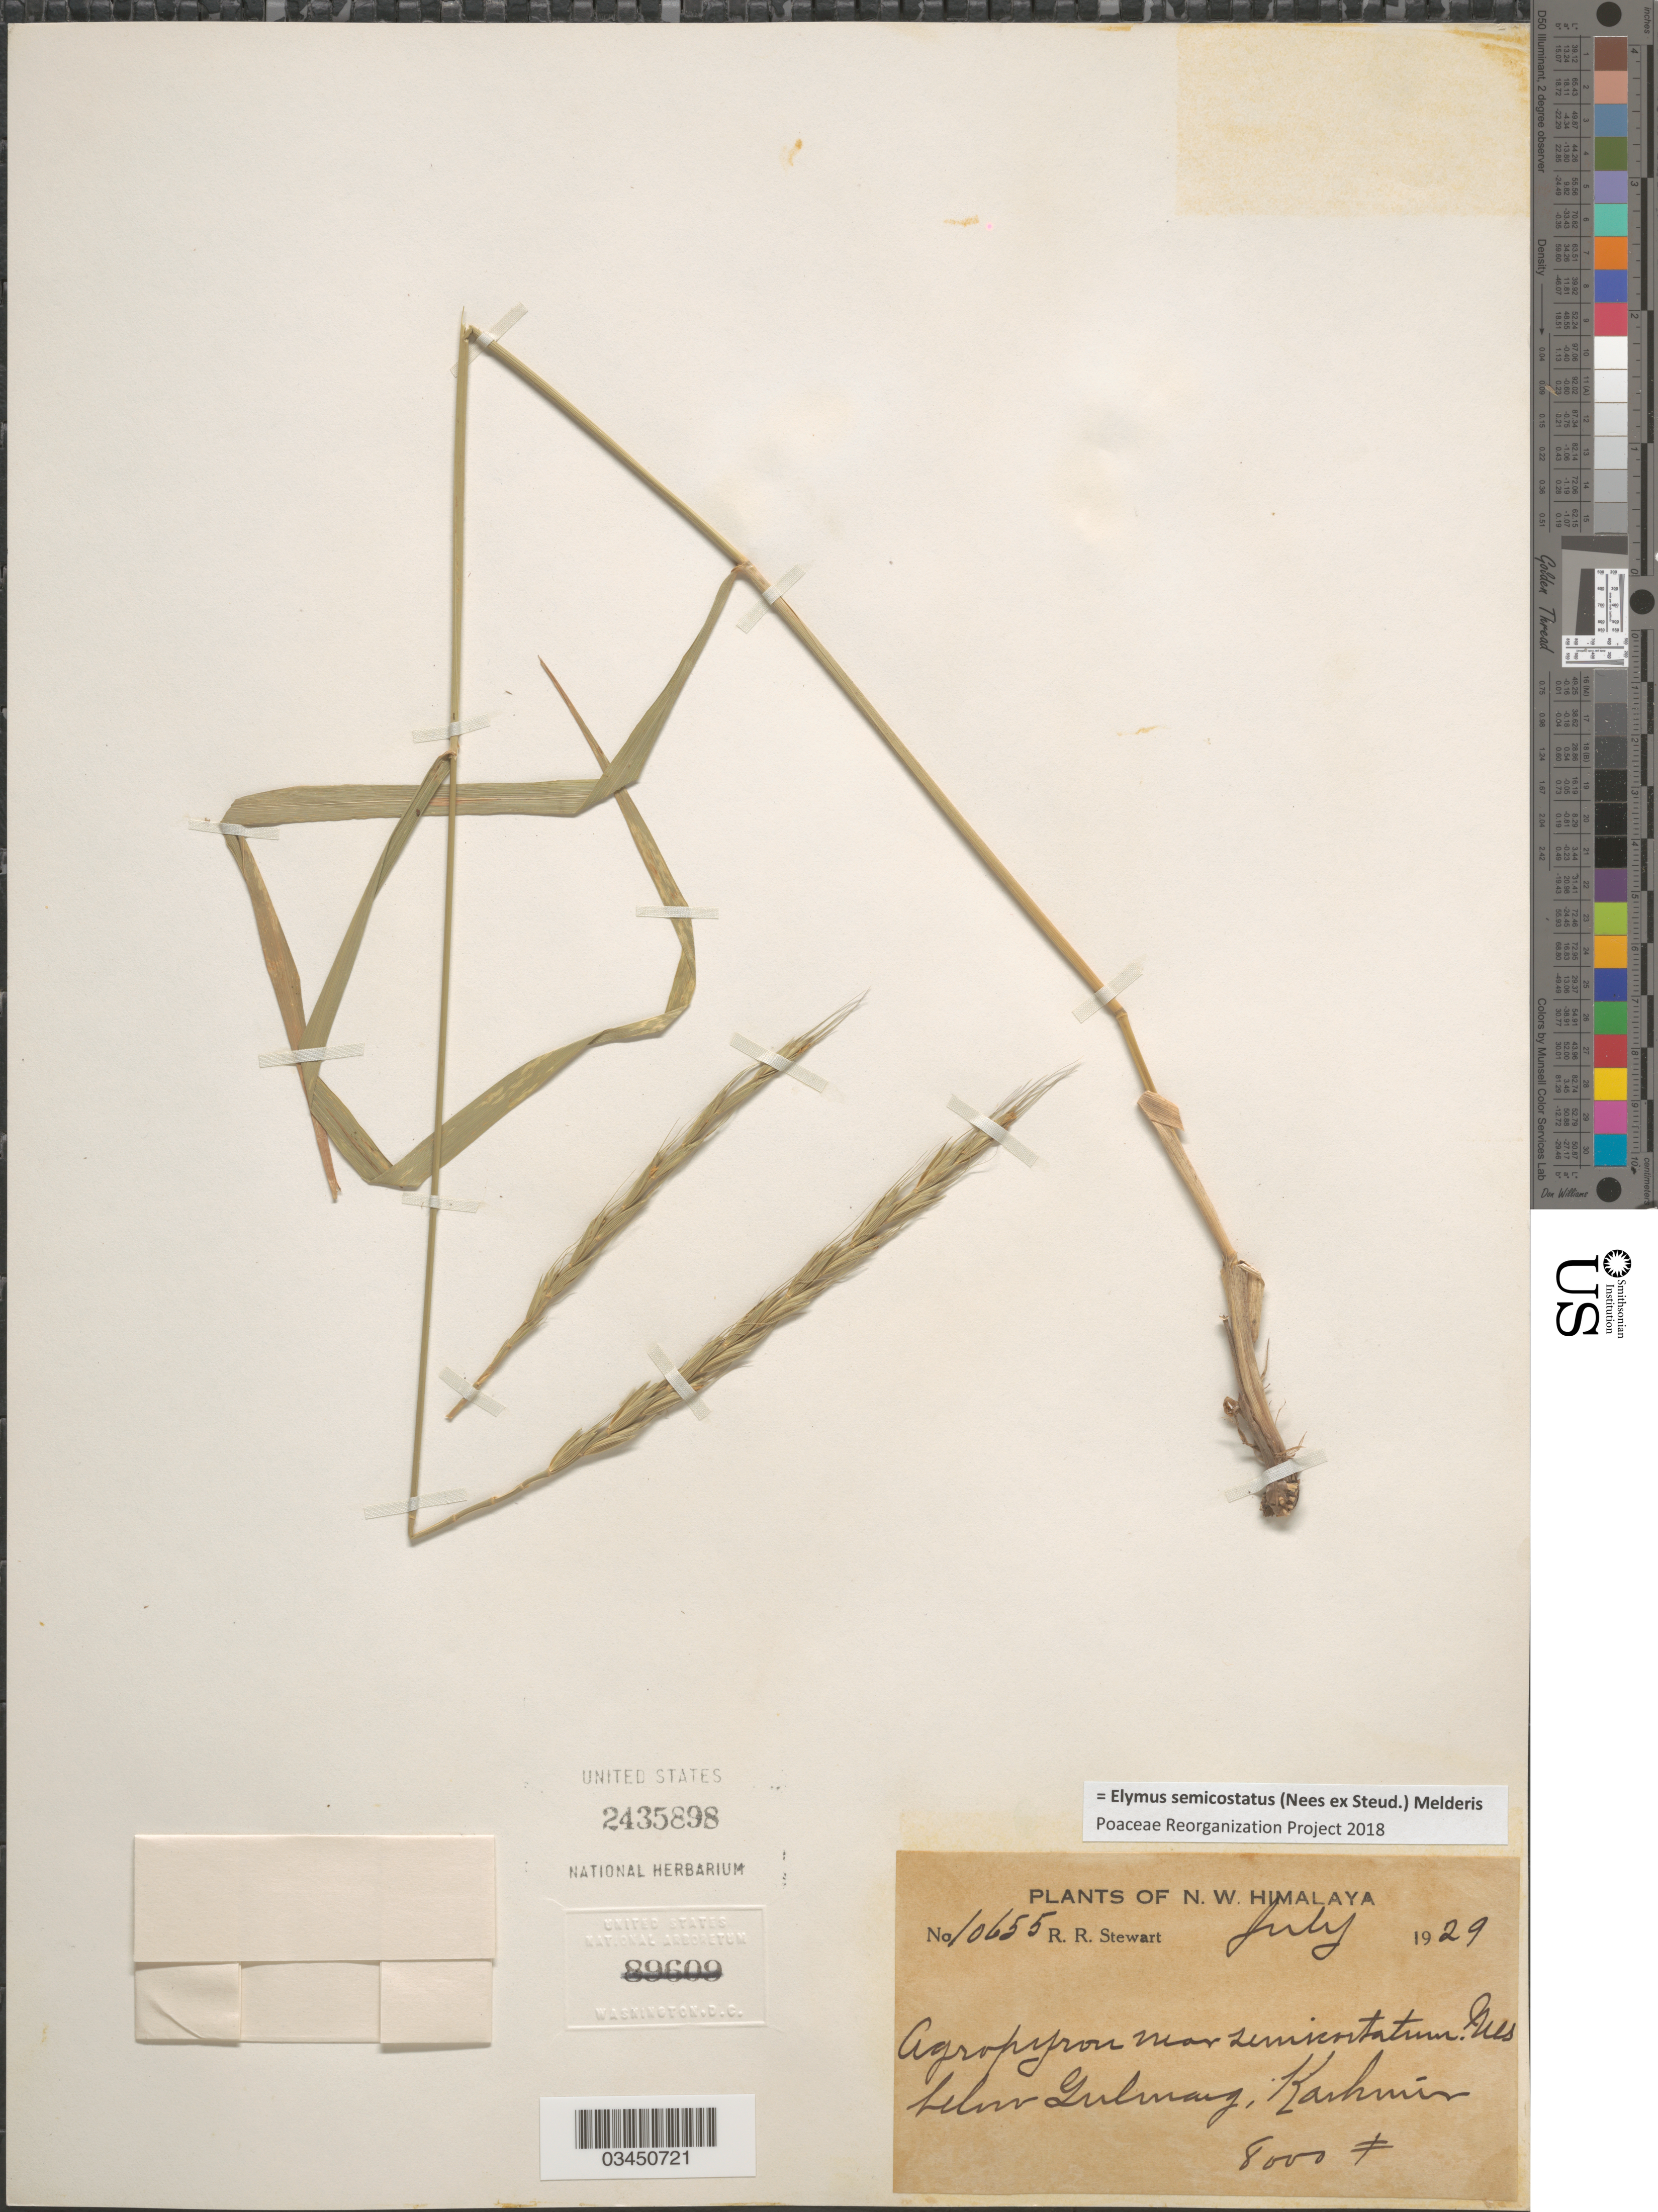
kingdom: Plantae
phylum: Tracheophyta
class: Liliopsida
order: Poales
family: Poaceae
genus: Elymus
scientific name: Elymus semicostatus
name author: (Nees ex Steud.) Melderis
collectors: R. Stewart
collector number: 10655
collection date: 1929-07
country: India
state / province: Jammu and Kashmir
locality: N. W. Himalaya. Below Gulmarg, Kashmir.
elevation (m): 2438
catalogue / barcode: US 2435898